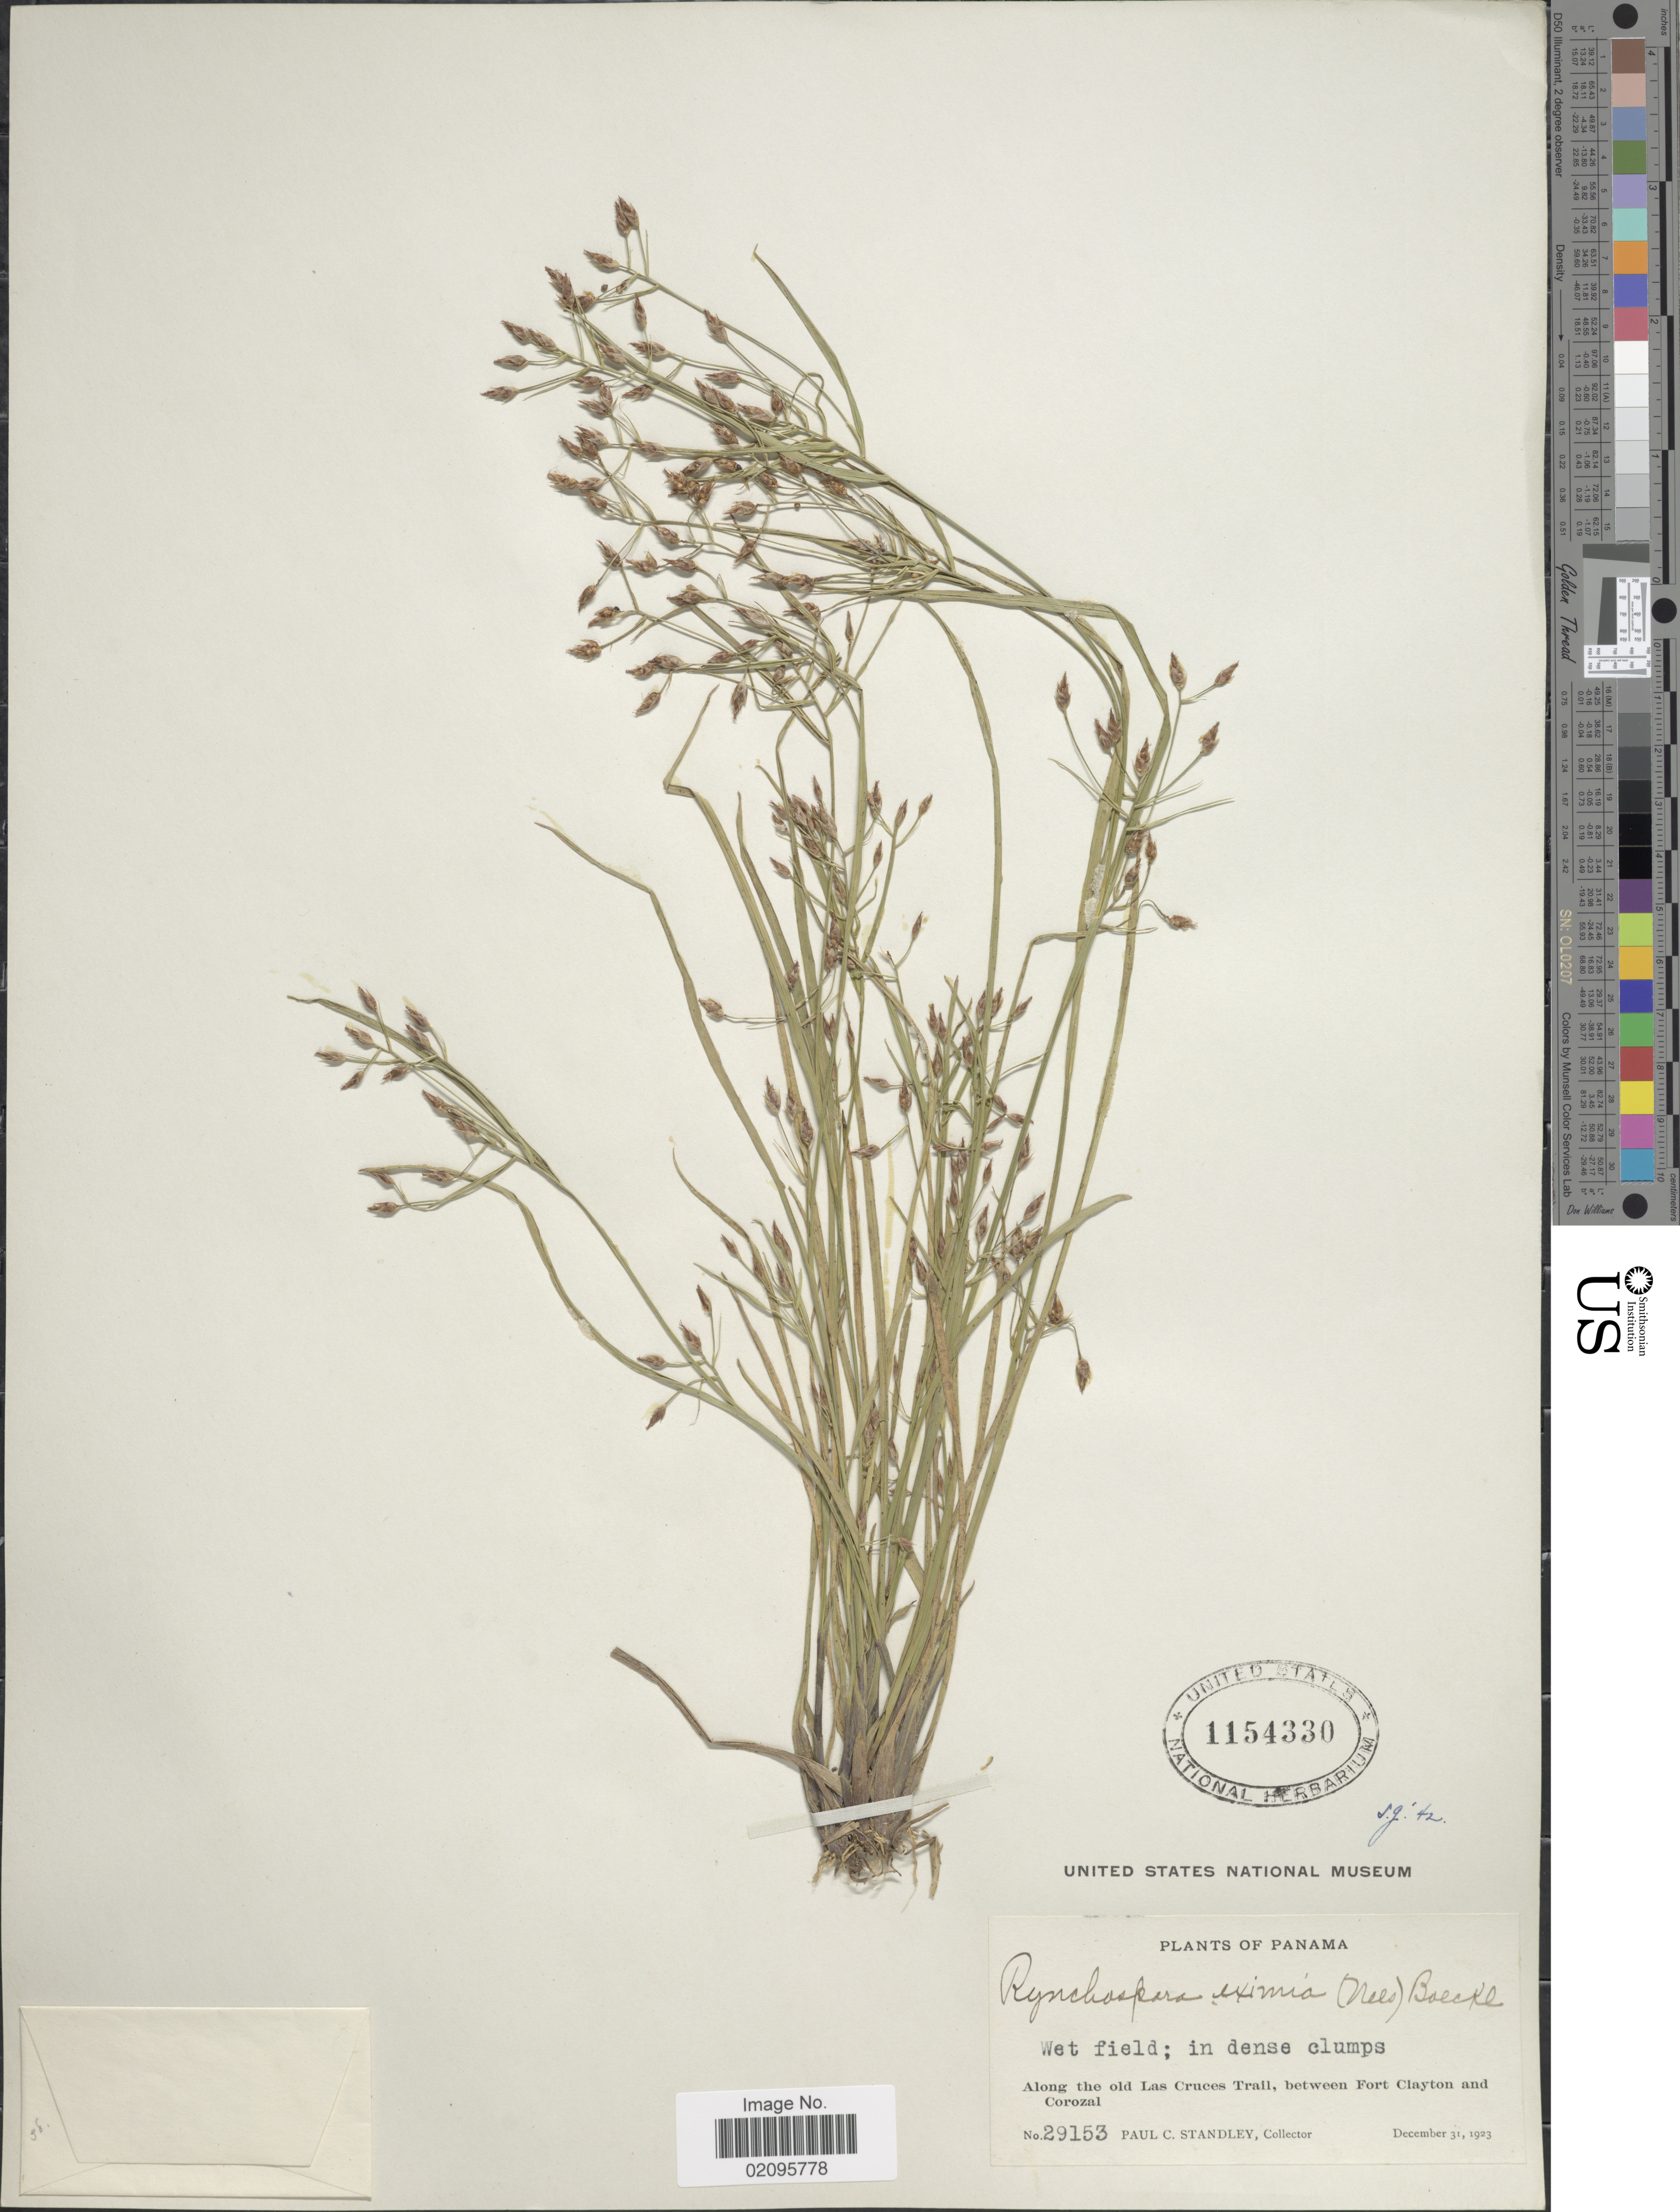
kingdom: Plantae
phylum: Tracheophyta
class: Liliopsida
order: Poales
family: Cyperaceae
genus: Rhynchospora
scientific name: Rhynchospora eximia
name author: (Nees) Boeckeler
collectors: P. C. Standley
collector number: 29153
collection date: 1923-12-31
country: Panama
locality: Wet field, along the old Las Cruces Trail, between Fort Clayton and Corozal.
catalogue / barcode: US 1154330